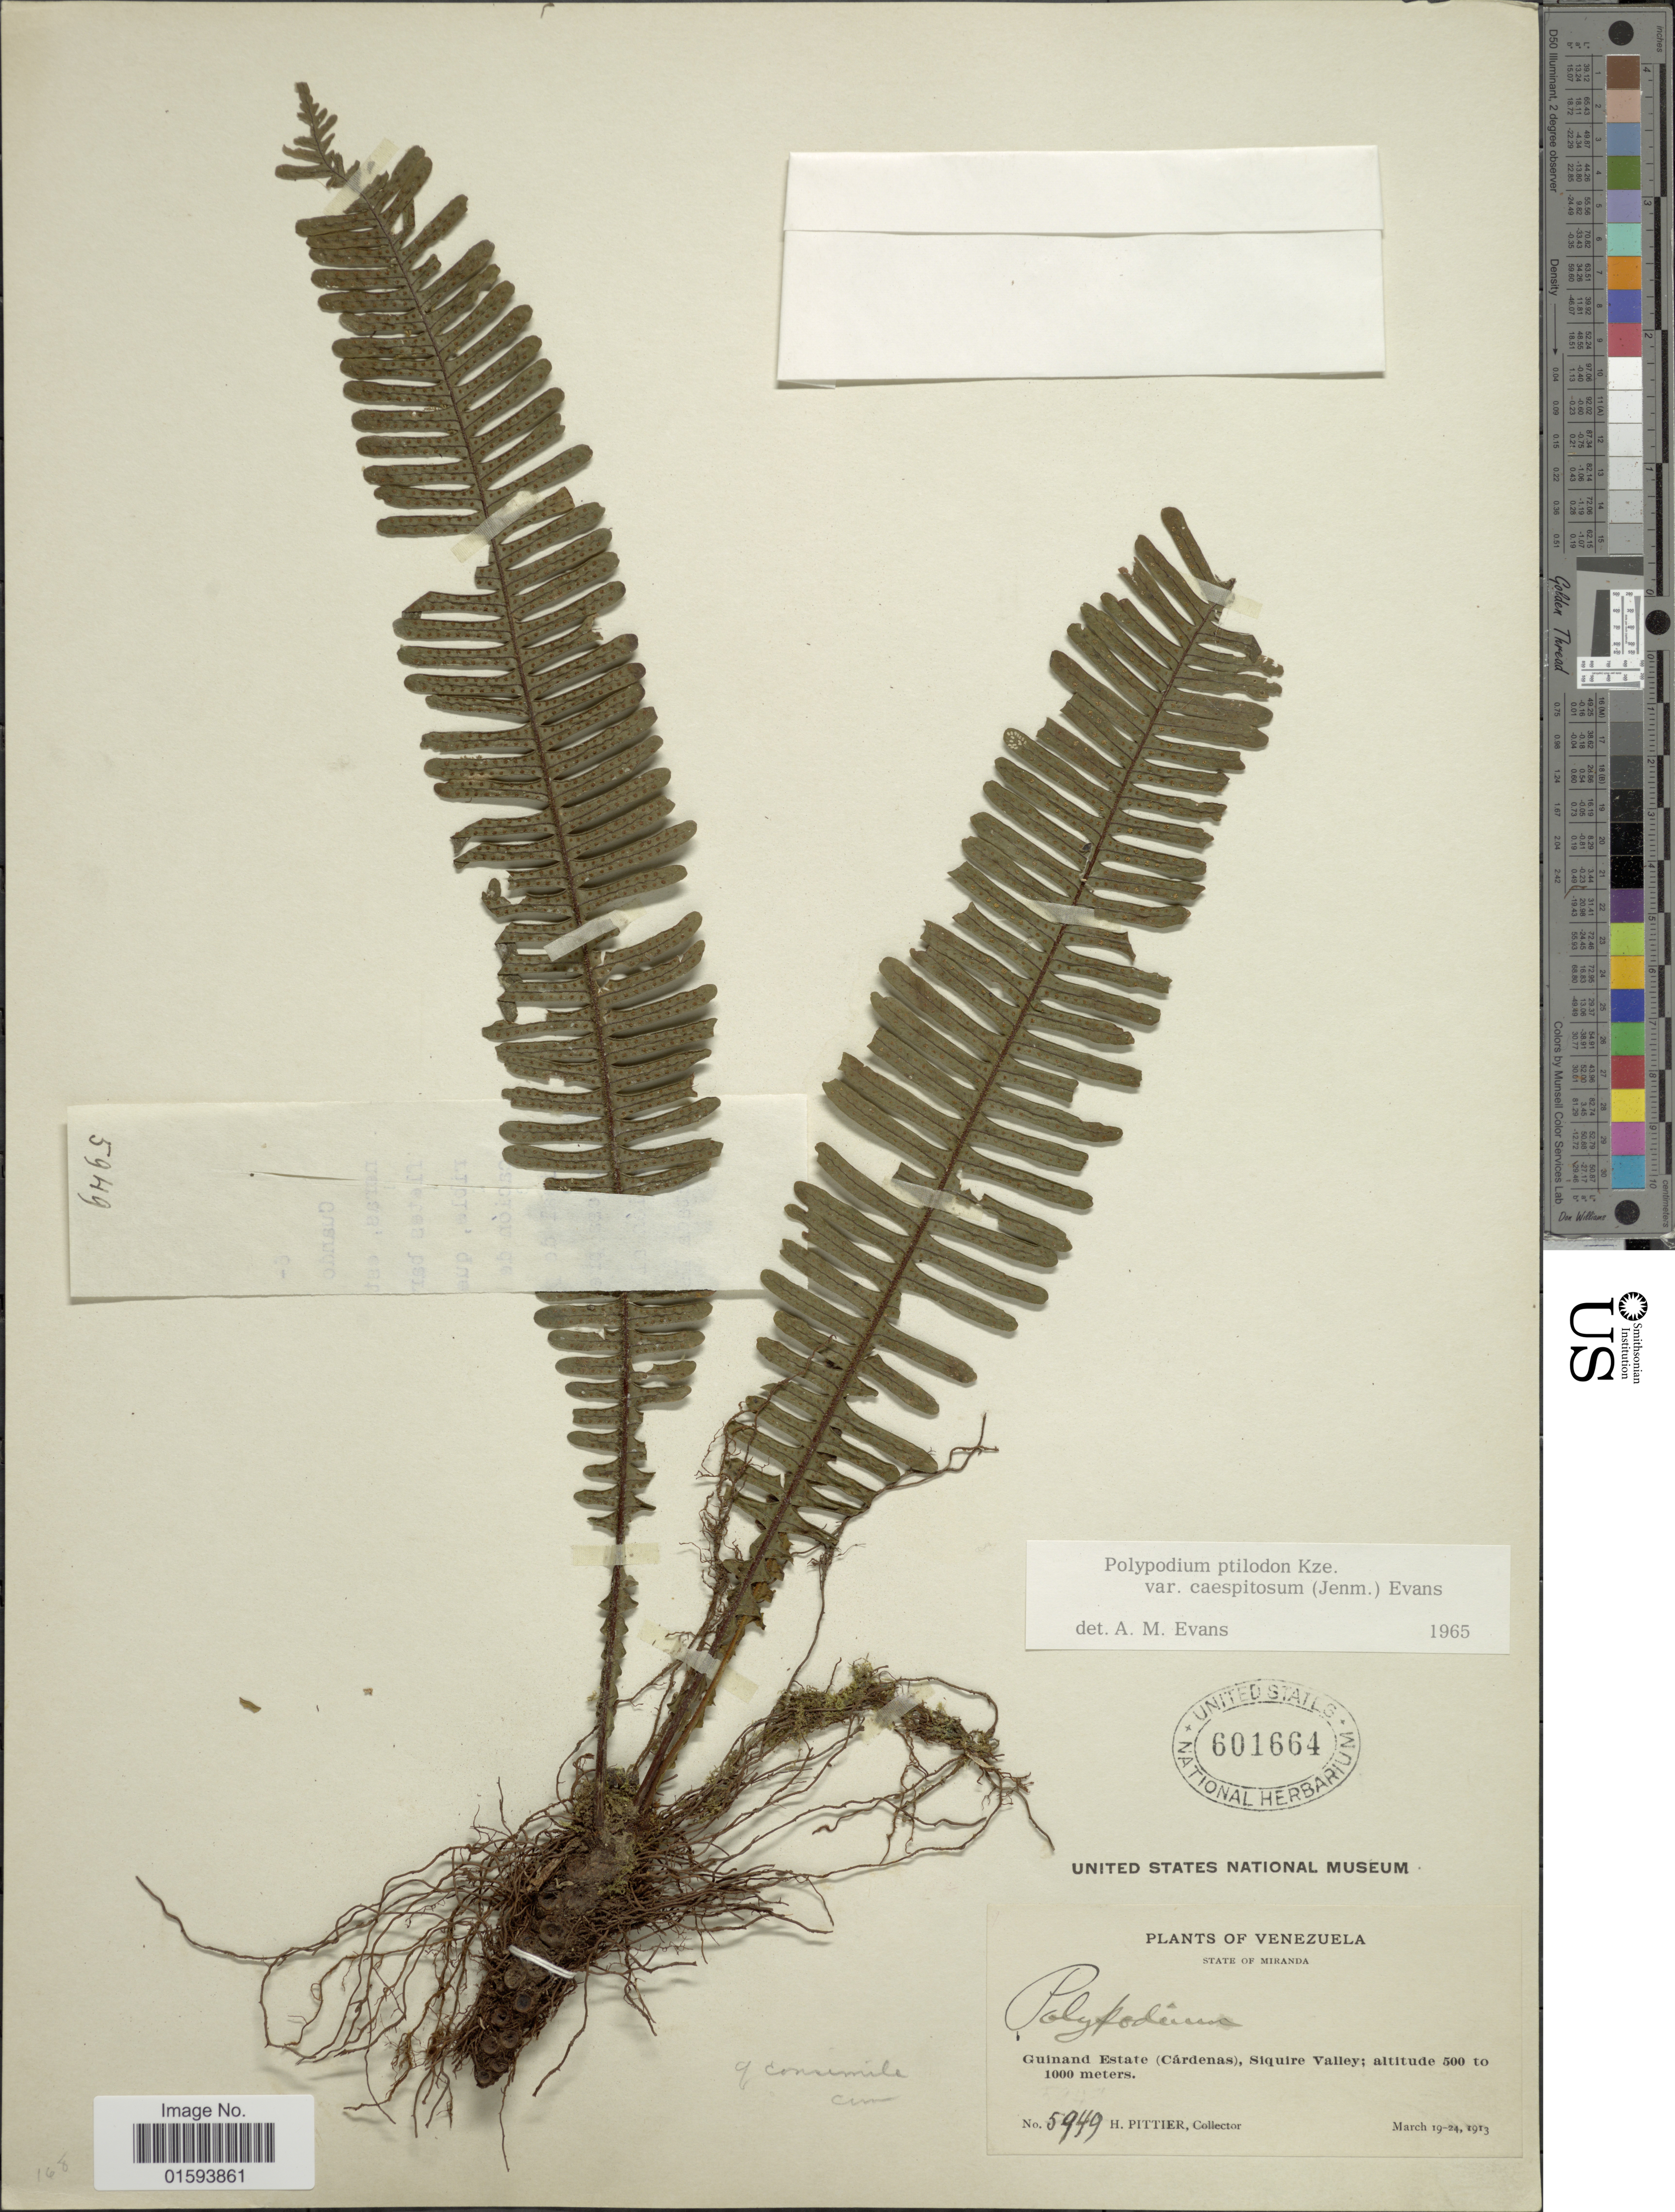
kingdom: Plantae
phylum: Tracheophyta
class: Polypodiopsida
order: Polypodiales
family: Polypodiaceae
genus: Pecluma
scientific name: Pecluma ptilodos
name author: (Kunze) Price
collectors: H. F. Pittier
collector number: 5949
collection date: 1913-03-19/1913-03-24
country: Venezuela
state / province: Miranda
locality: Guinand Estate (Cardenas), Siquire Valley.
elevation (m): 500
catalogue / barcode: US 601664